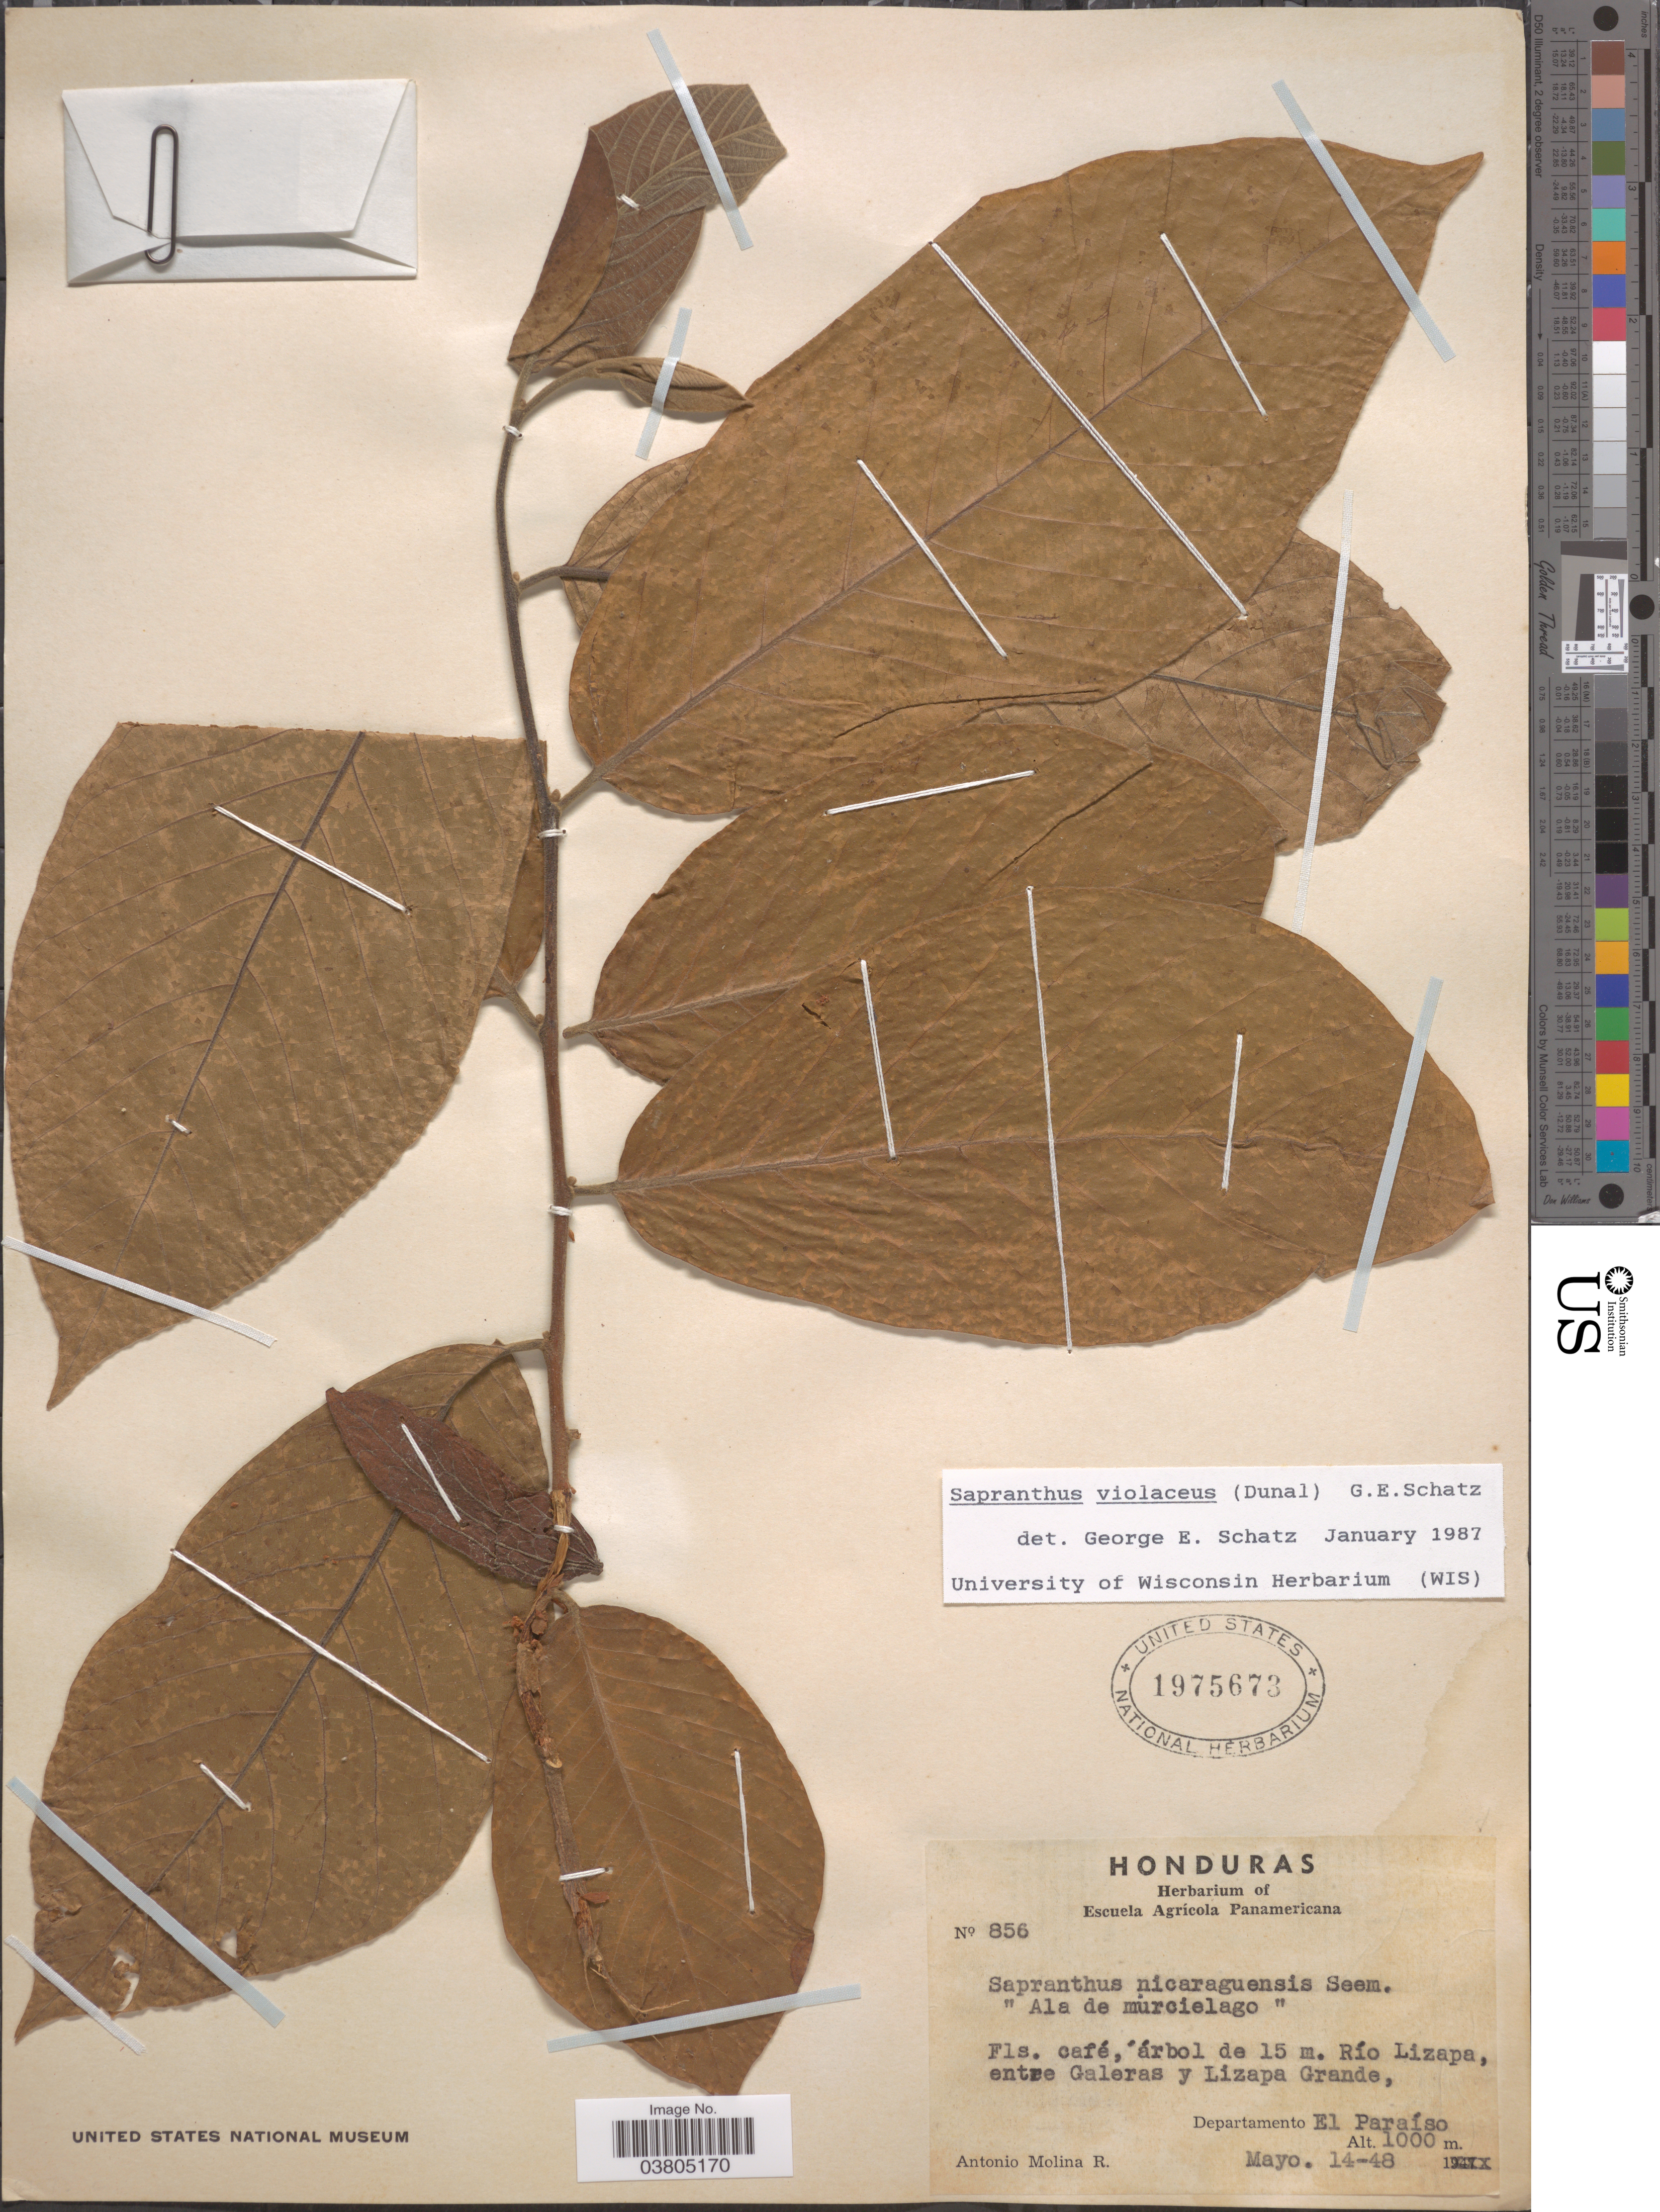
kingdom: Plantae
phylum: Tracheophyta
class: Magnoliopsida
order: Magnoliales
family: Annonaceae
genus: Sapranthus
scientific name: Sapranthus violaceus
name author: (Dunal) Saff.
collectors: A. Molina R.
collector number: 856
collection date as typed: Transcribed d/m/y: 14/5/48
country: Honduras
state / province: El Paraiso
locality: Río Lizapa, entre Galeras y Lizapa Grande, Departamento El Paraíso.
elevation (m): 1000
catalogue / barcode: US 1975673